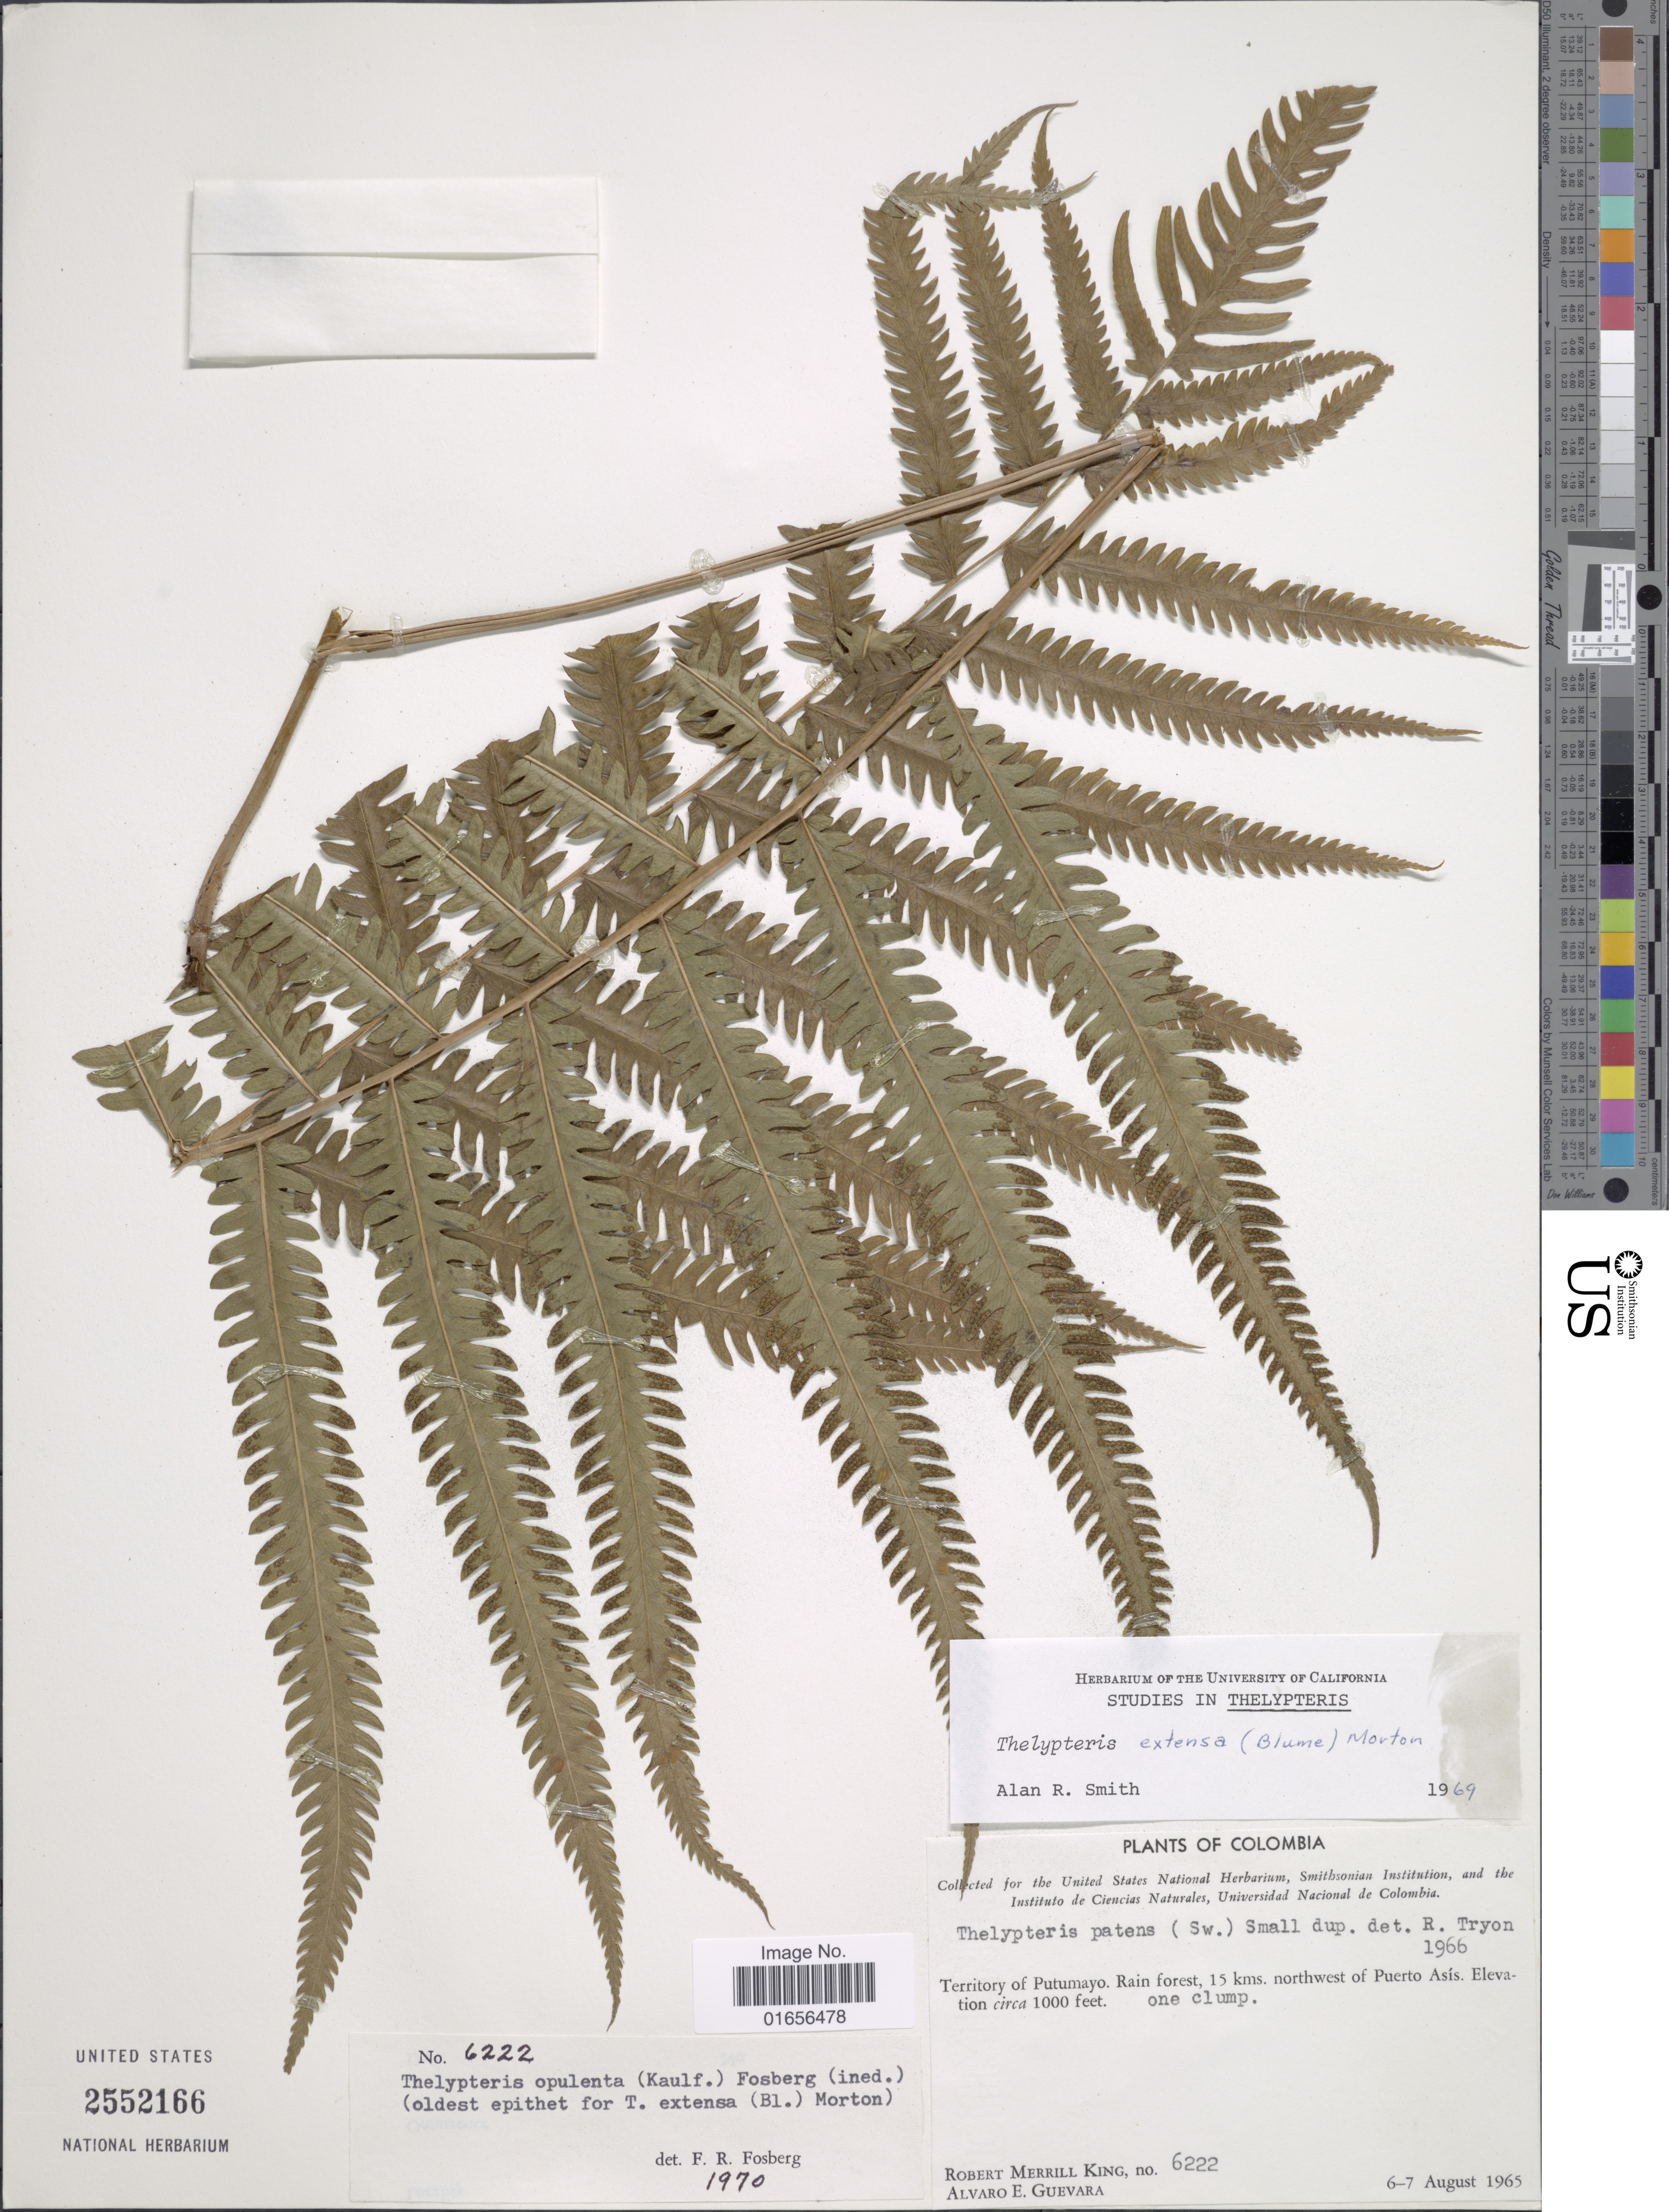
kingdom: Plantae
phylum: Tracheophyta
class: Polypodiopsida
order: Polypodiales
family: Thelypteridaceae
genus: Amphineuron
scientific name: Amphineuron opulentum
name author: (Kaulf.) Holttum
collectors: R. M. King & A. E. Guevara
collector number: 6222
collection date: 1965-08-06/1965-08-07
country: Colombia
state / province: Putumayo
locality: Territory of Putumayo. Rain forest 15 kms. northwest of Puerto Asís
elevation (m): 305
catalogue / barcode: US 2552166